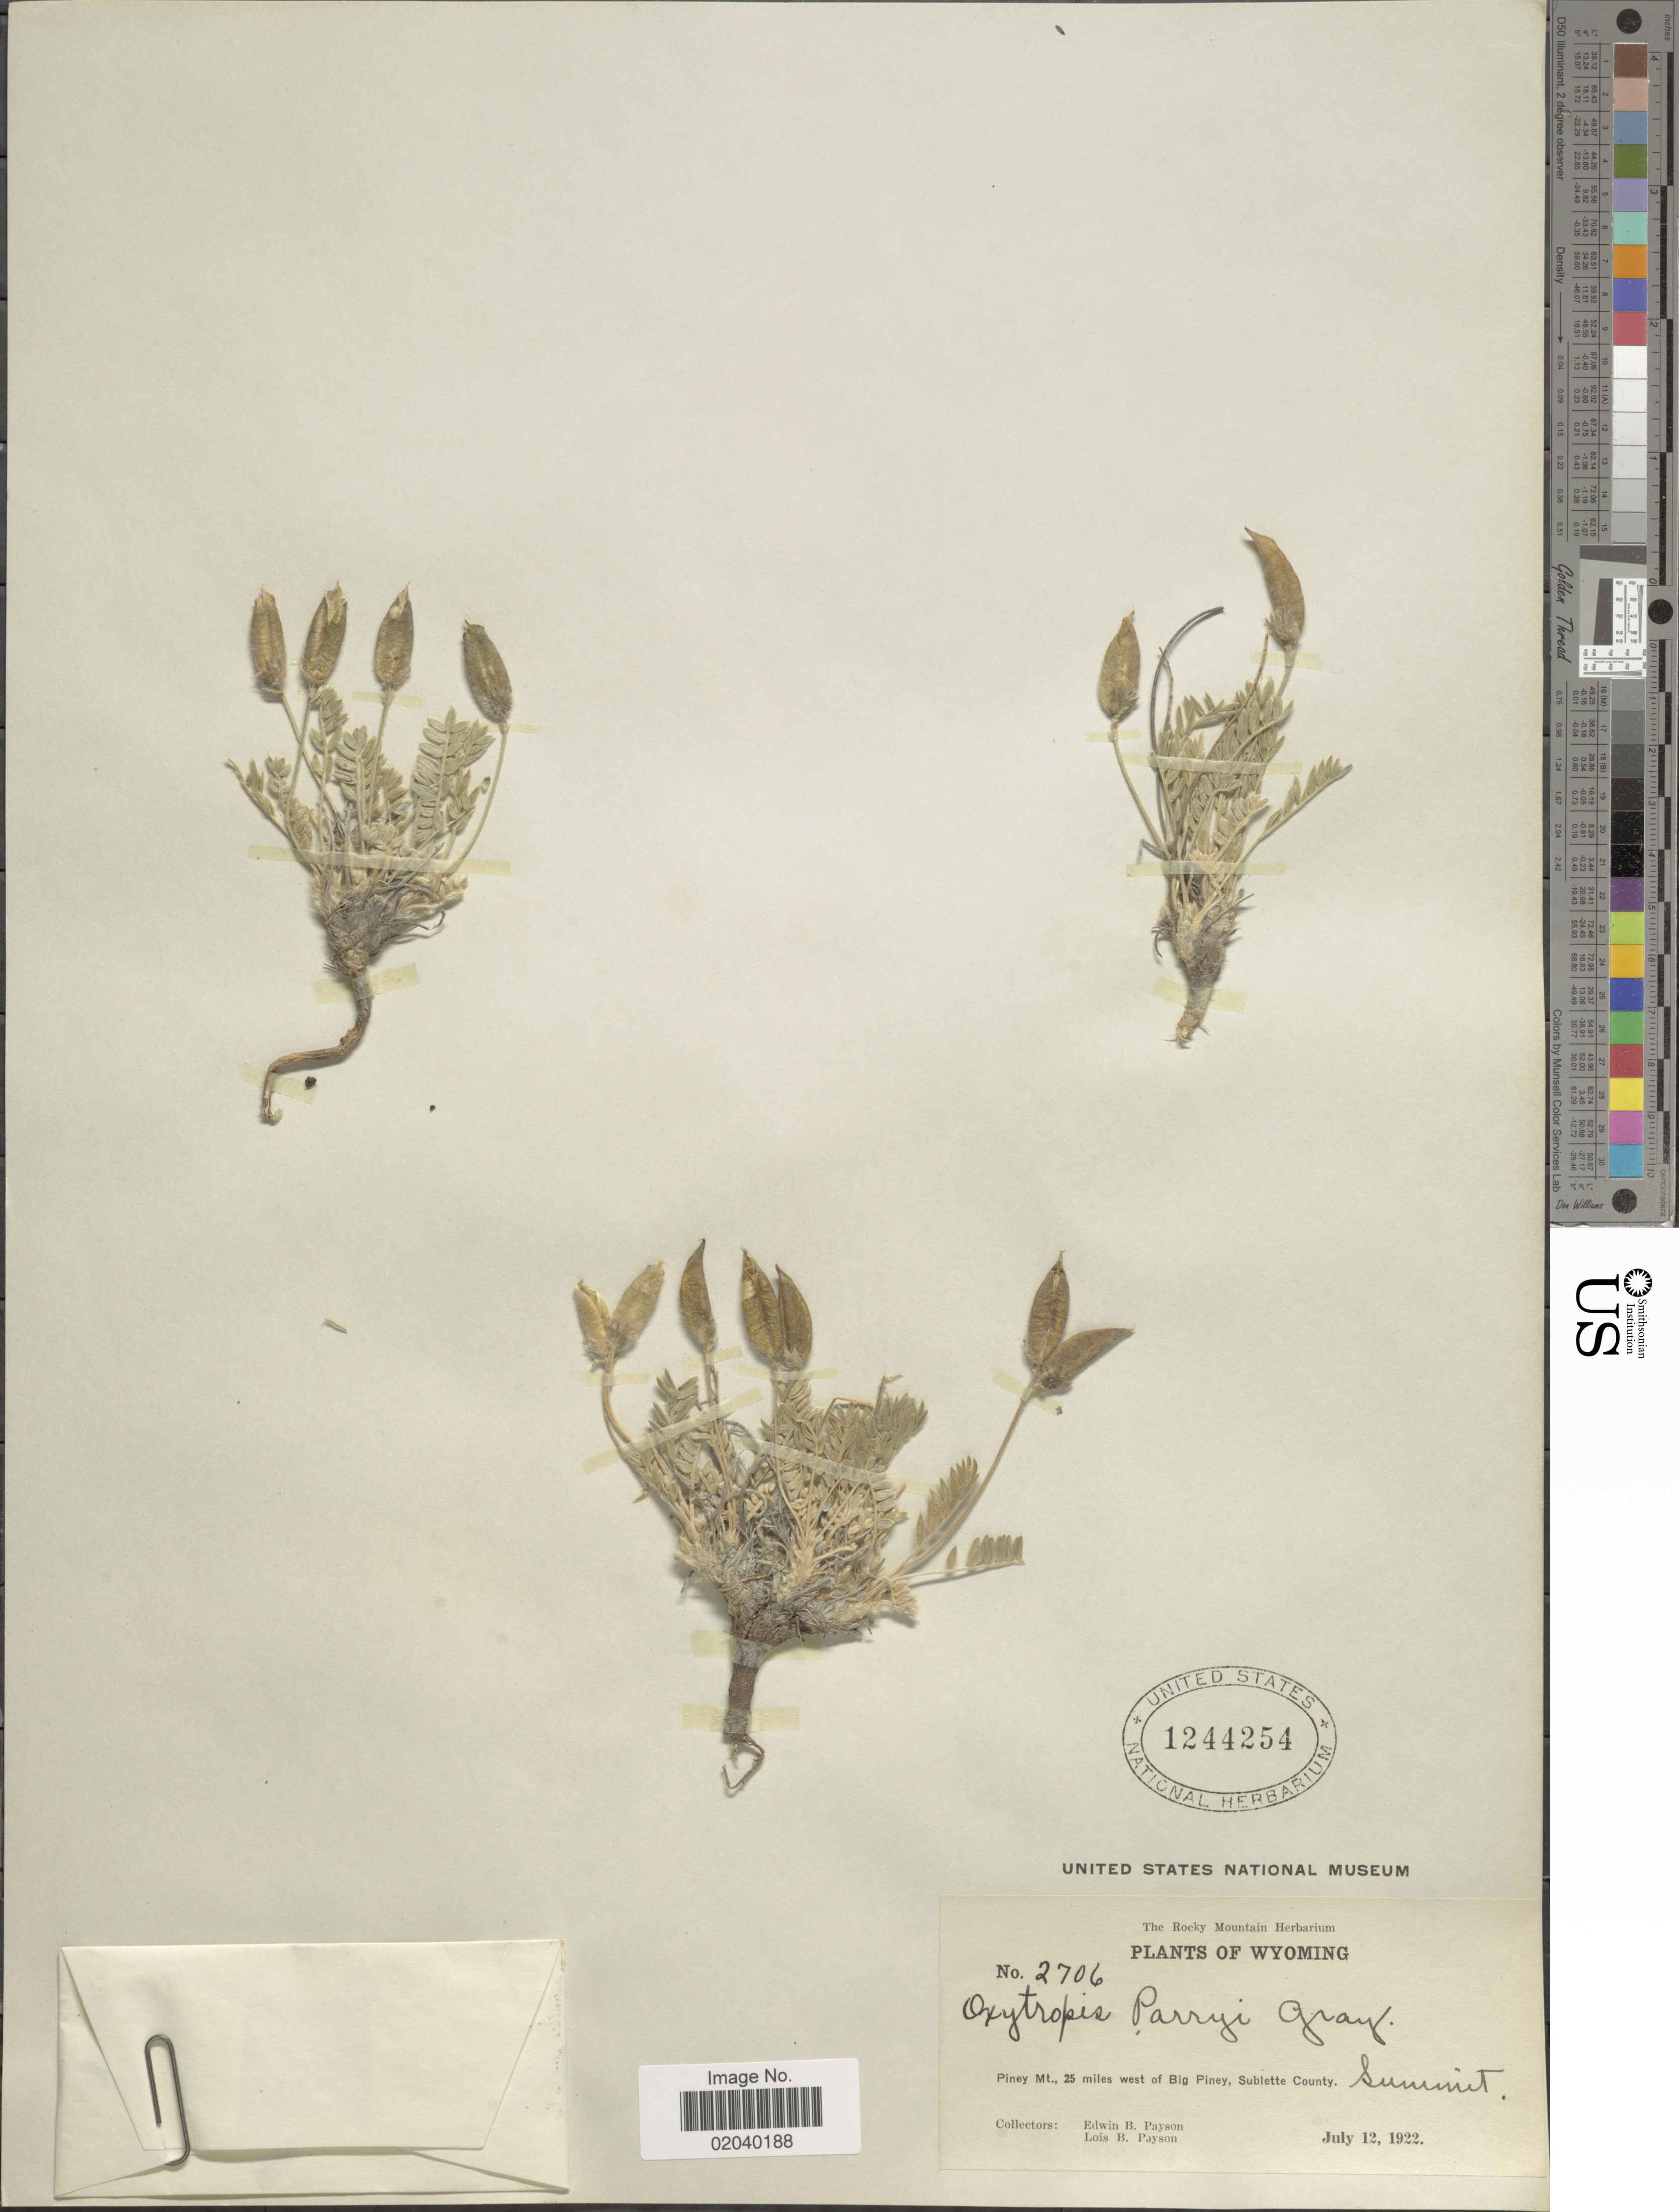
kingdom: Plantae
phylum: Tracheophyta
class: Magnoliopsida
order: Fabales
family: Fabaceae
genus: Oxytropis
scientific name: Oxytropis parryi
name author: A. Gray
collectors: E. B. Payson & L. Payson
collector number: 2706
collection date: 1922-07-12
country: United States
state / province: Wyoming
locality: Piney Mt, 25 miles west of Big Piney, Sublette County, Summit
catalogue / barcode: US 1244254